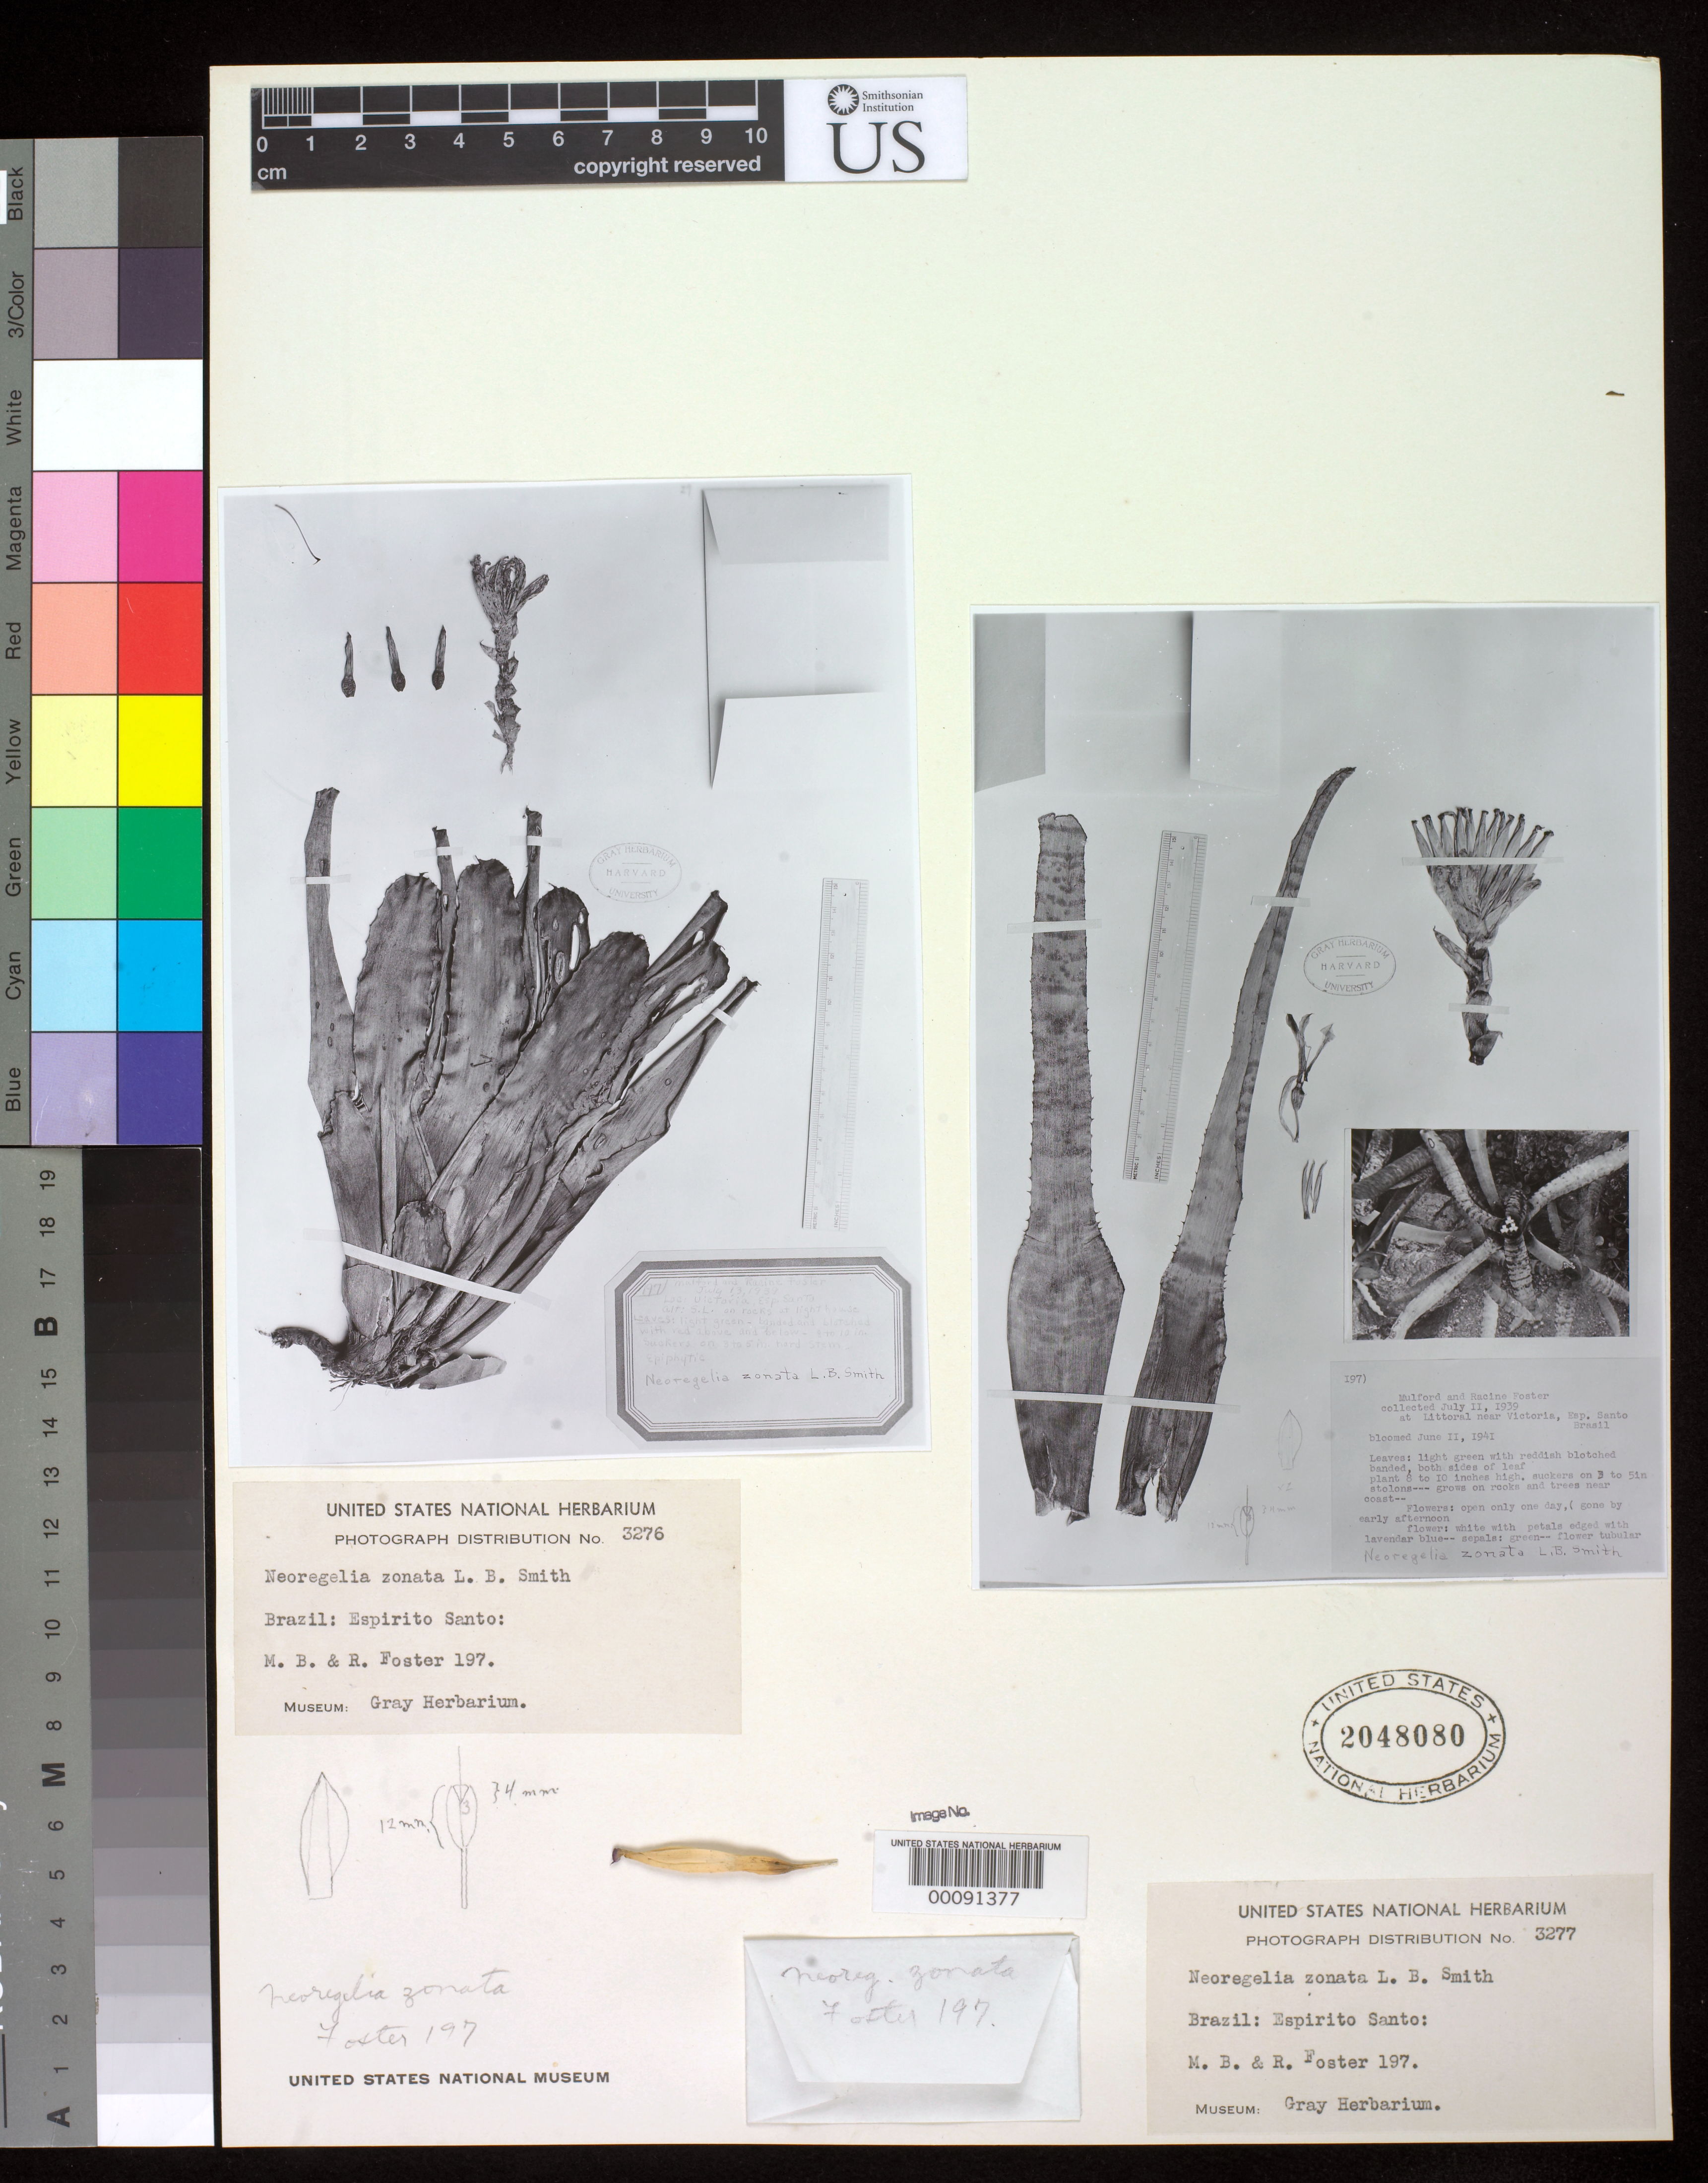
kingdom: Plantae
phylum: Tracheophyta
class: Liliopsida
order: Poales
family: Bromeliaceae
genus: Neoregelia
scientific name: Neoregelia zonata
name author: L.B. Sm.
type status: Isotype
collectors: M. B. Foster & R. C. Foster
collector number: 197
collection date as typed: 11 Jul 1939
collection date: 1939-07-11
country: Brazil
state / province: Espírito Santo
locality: Victoria.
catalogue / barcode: US 2048080